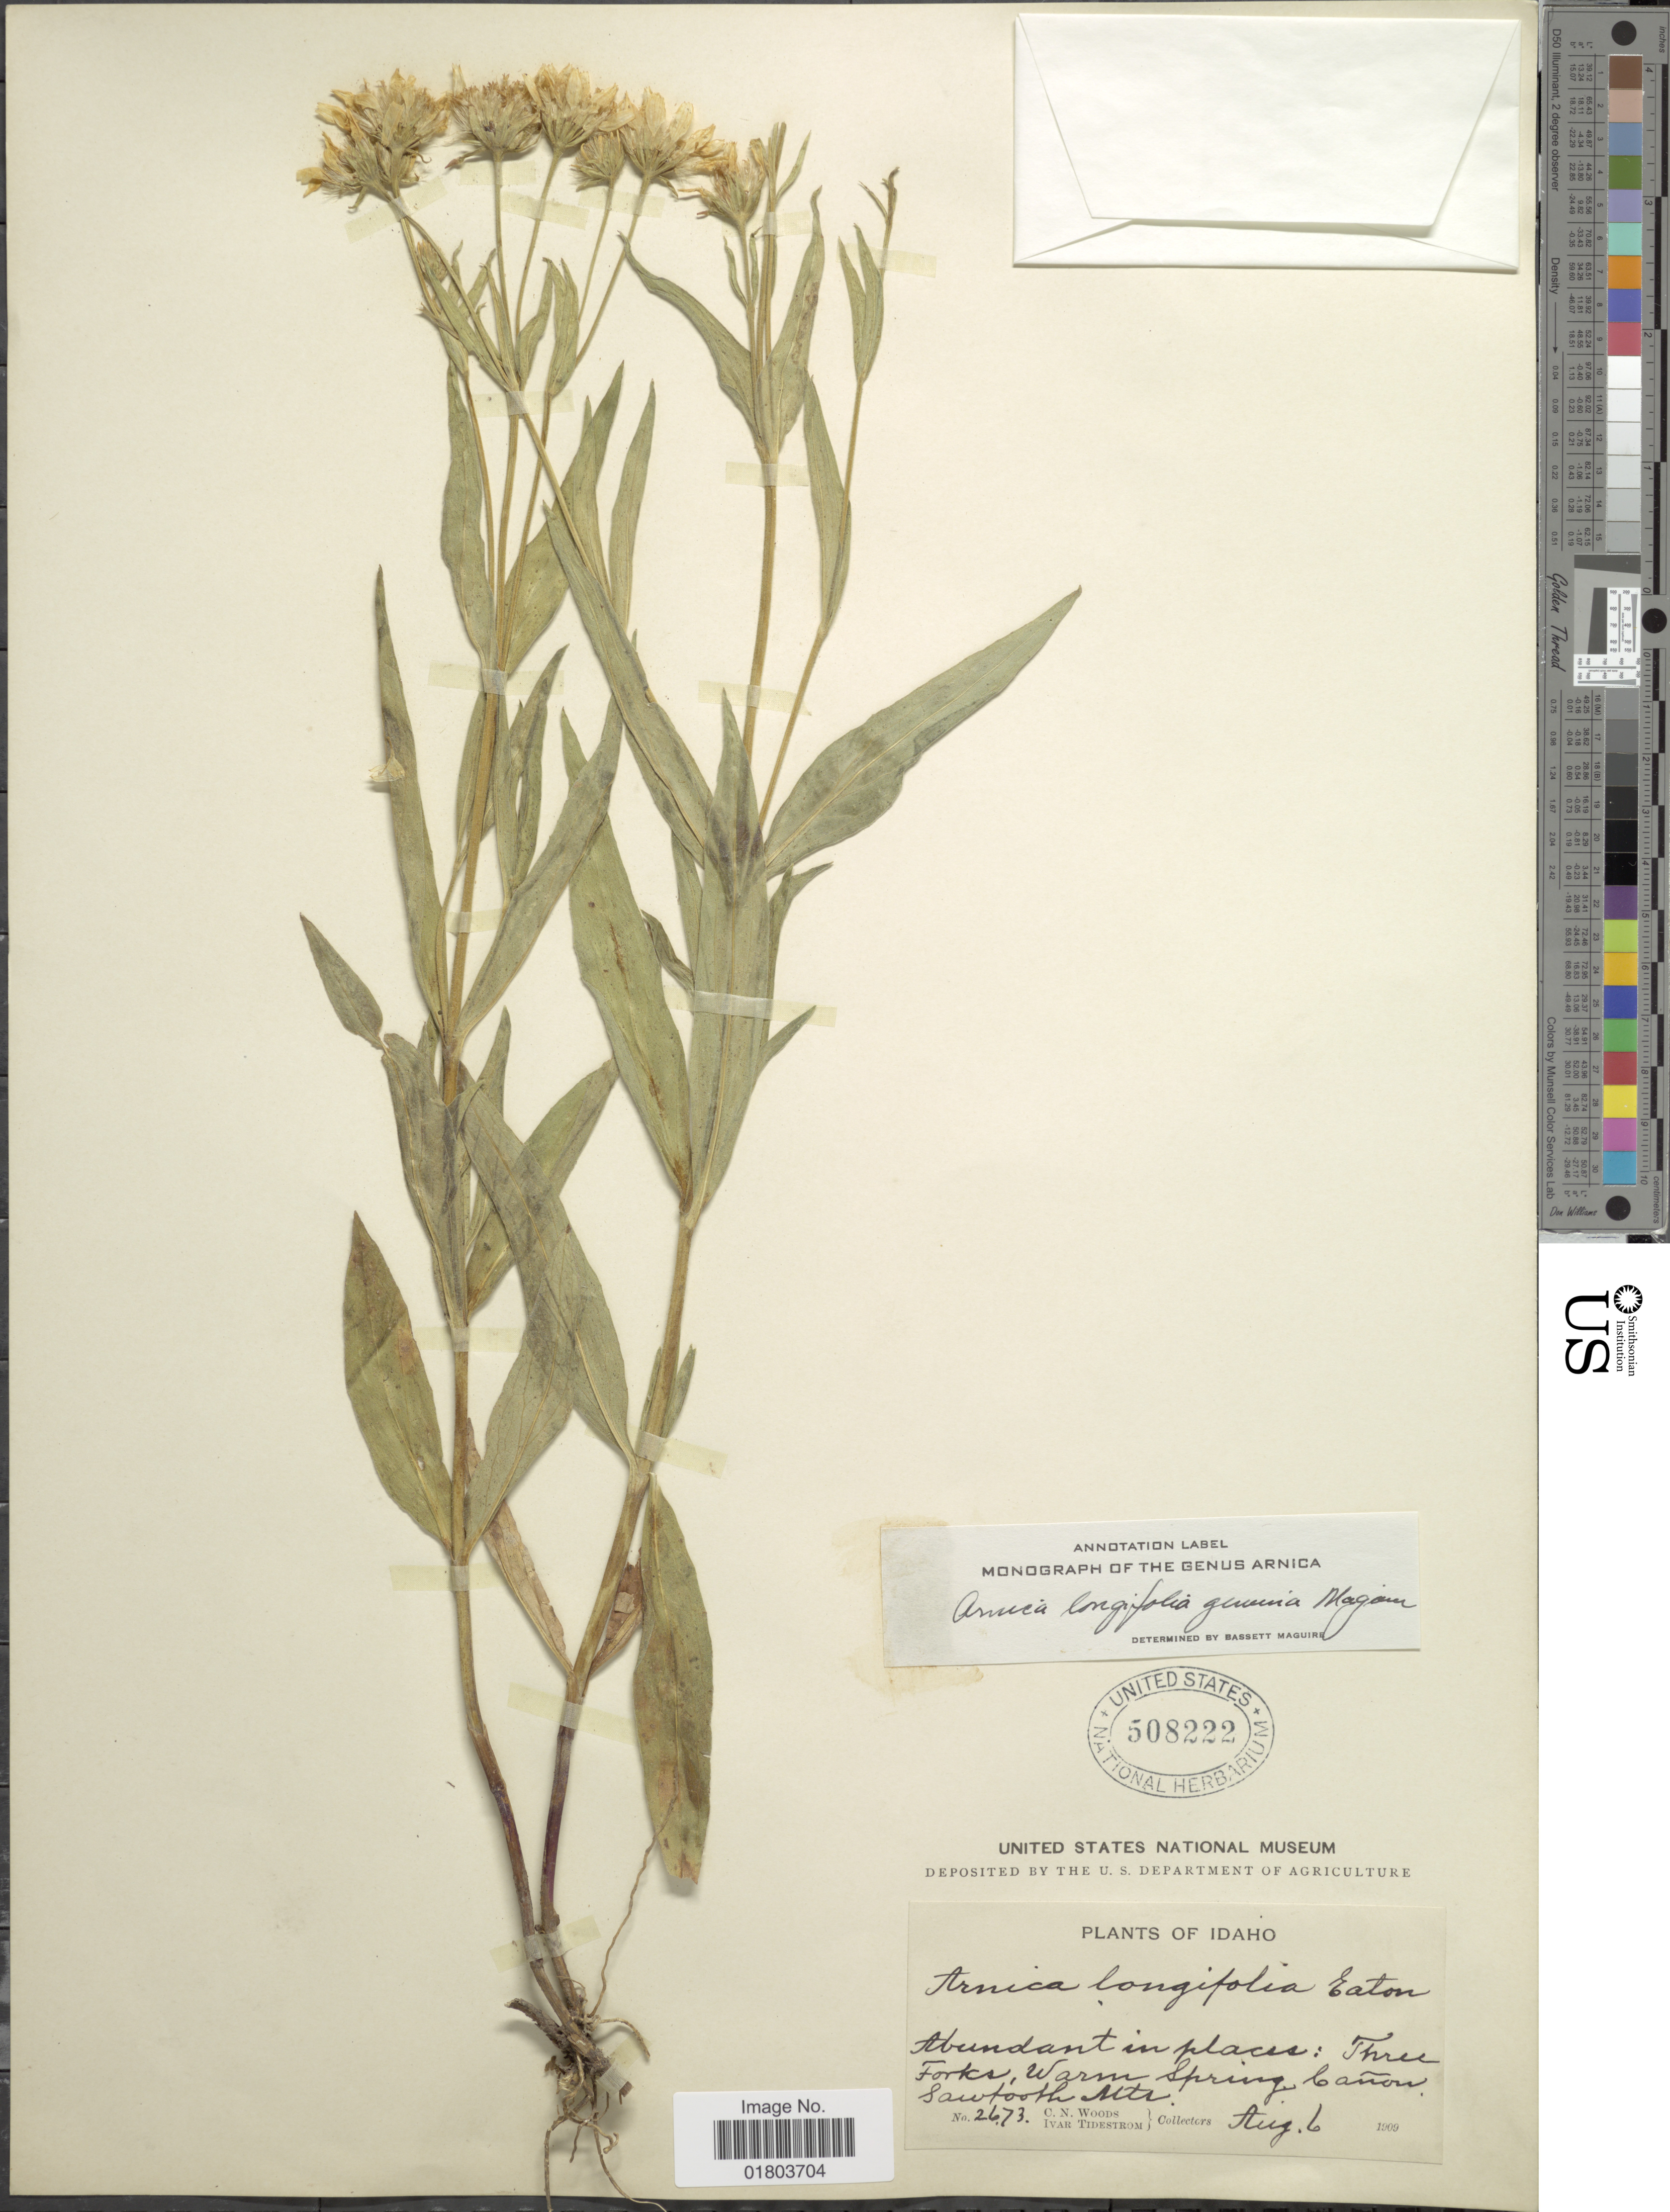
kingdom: Plantae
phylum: Tracheophyta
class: Magnoliopsida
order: Asterales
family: Asteraceae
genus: Arnica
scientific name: Arnica longifolia subsp. genuina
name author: Maguire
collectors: C. Woods & I. F. Tidestrom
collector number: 2673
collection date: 1909-08-06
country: United States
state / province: Idaho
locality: Abundant in places: Three Forks, Warm Spring Cañon, Sawtooth Mts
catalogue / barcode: US 508222